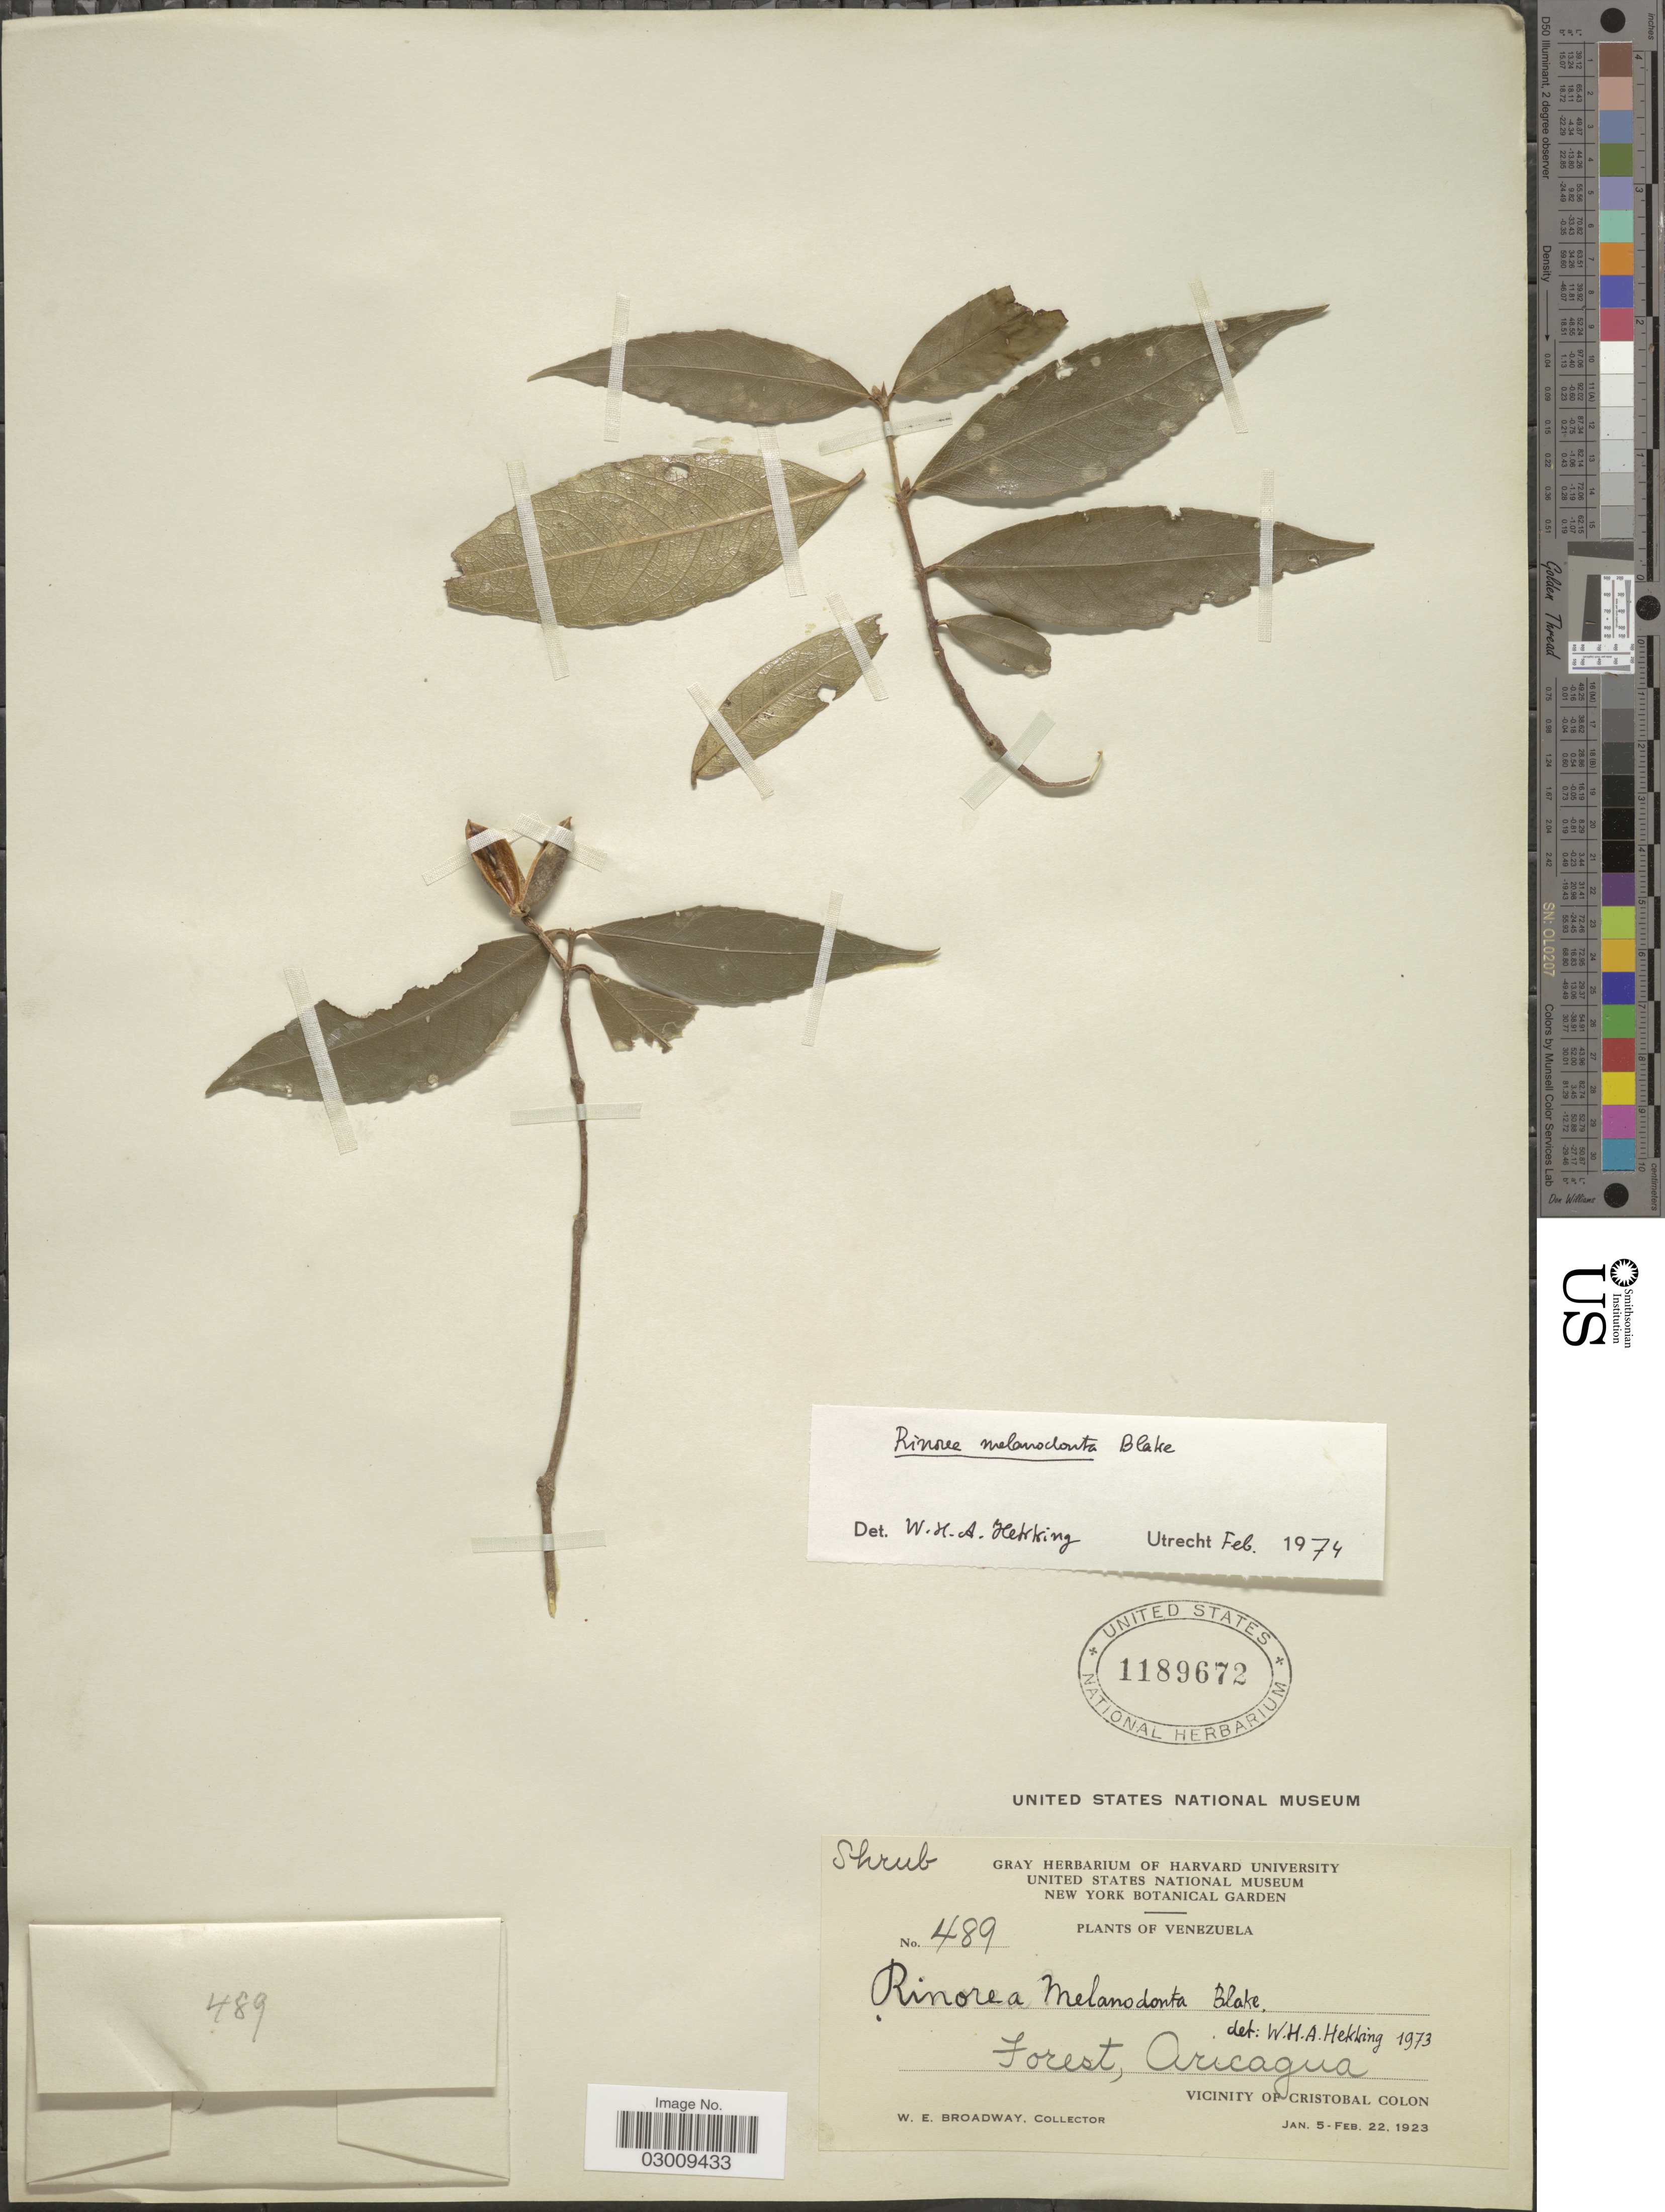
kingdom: Plantae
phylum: Tracheophyta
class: Magnoliopsida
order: Malpighiales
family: Violaceae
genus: Rinorea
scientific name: Rinorea melanodonta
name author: S.F. Blake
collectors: W. E. Broadway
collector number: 489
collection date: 1923-01-05/1923-02-22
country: Venezuela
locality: Forest, Aricagua. Vicinity of Cristobal Colon.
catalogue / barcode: US 1189672